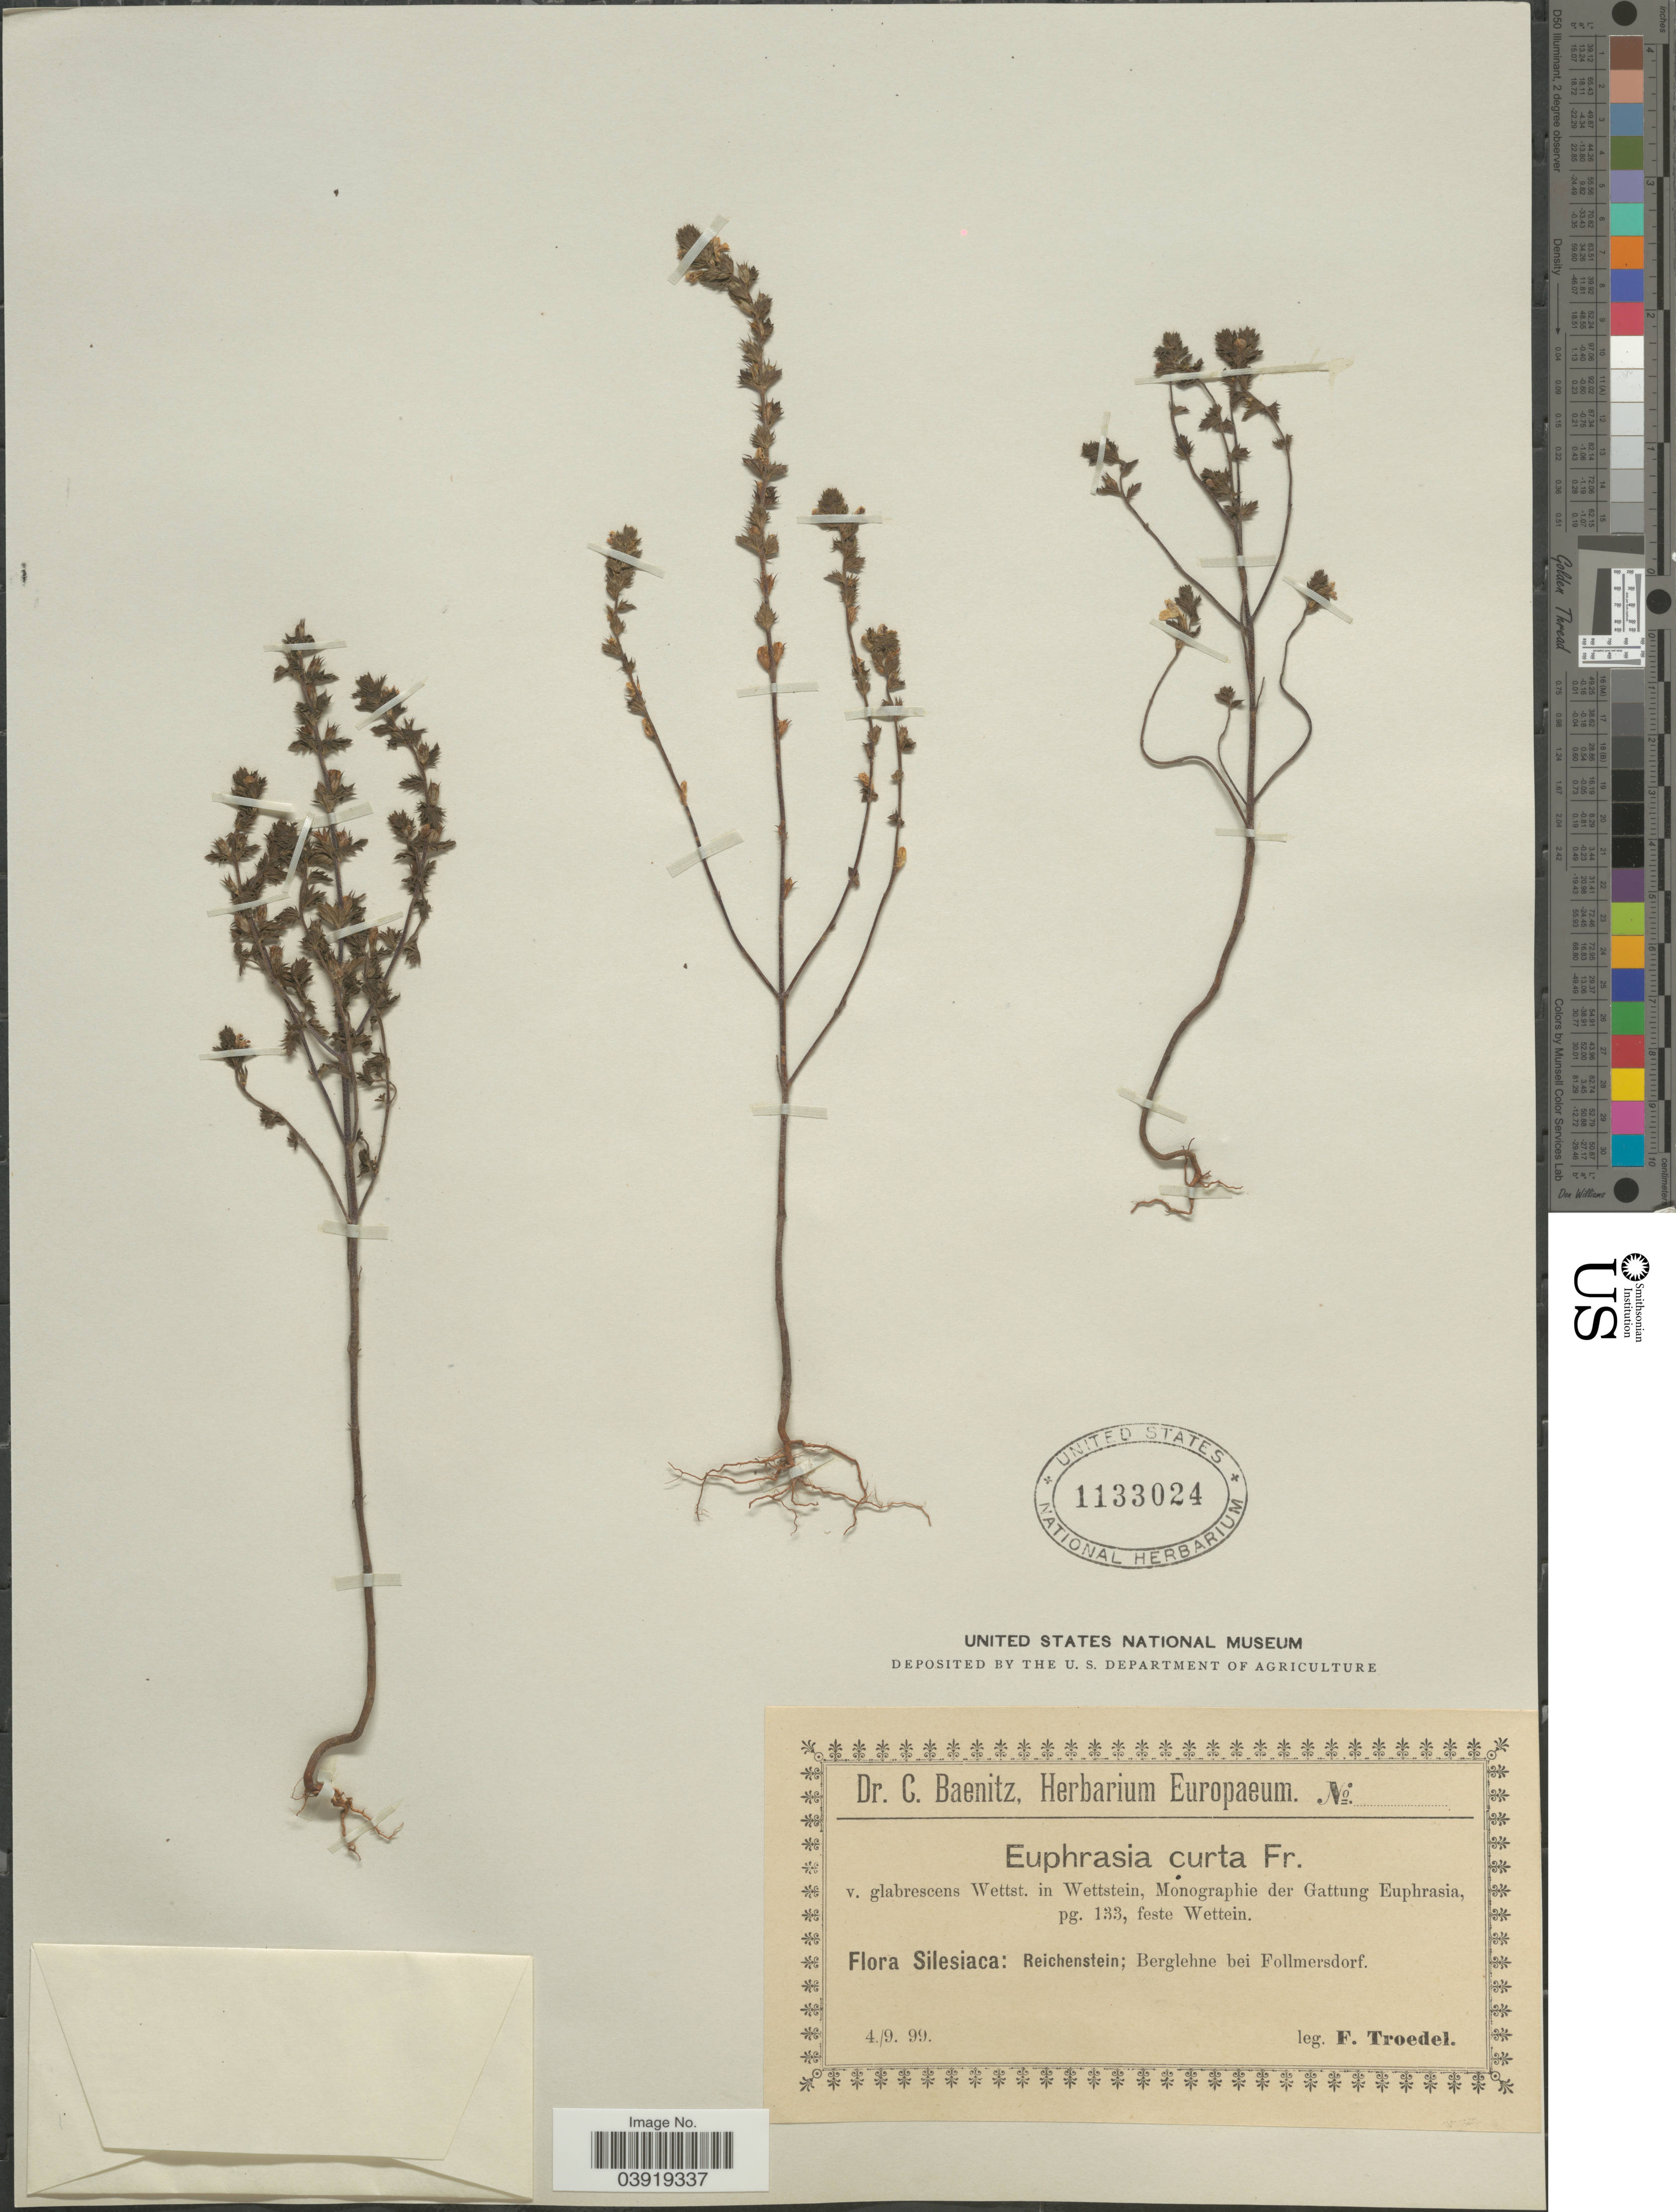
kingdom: Plantae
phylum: Tracheophyta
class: Magnoliopsida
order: Lamiales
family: Orobanchaceae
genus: Euphrasia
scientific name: Euphrasia curta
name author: (Fr.) Wettst.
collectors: F. Troedel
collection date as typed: Transcribed d/m/y: 4/9/99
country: Poland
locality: Silesiaca: Reichenstein; Berglehne bei Follmersdorf.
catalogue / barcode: US 1133024